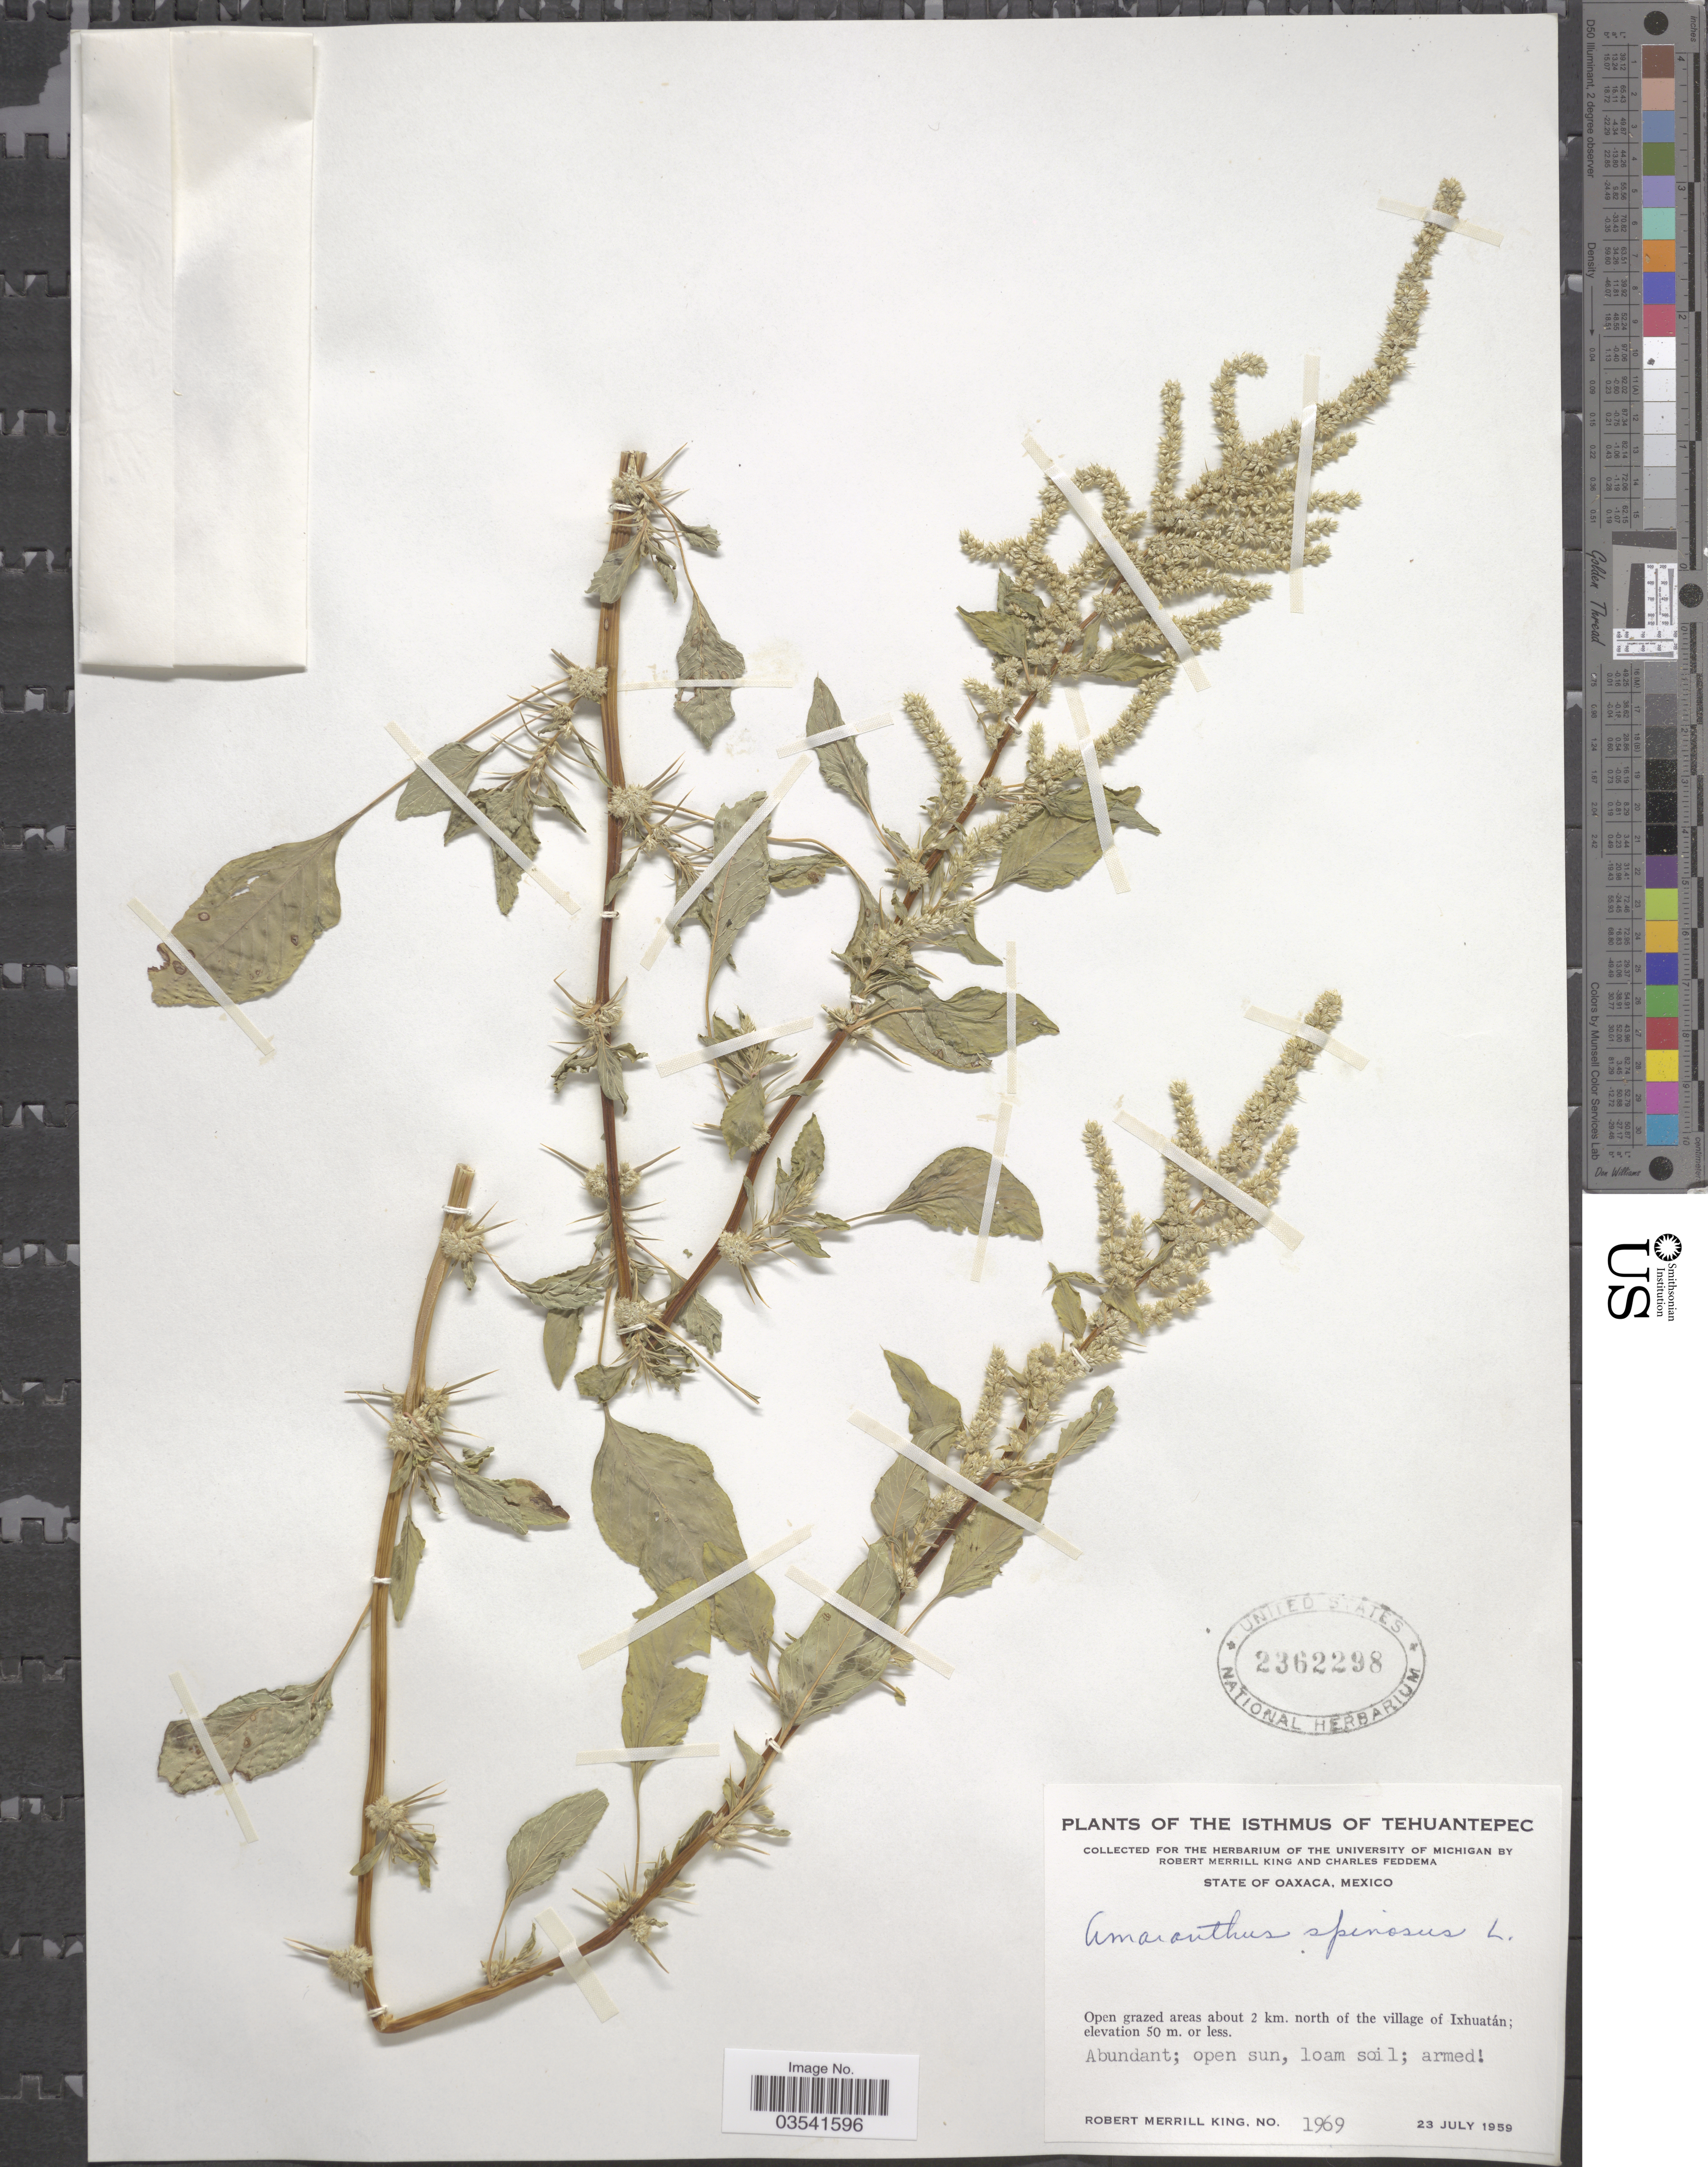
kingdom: Plantae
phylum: Tracheophyta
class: Magnoliopsida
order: Caryophyllales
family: Amaranthaceae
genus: Amaranthus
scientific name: Amaranthus spinosus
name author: L.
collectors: R. M. King & C. Feddema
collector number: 1969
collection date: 1959-07-23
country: Mexico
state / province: Oaxaca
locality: The Isthmus of Tehuantepec. Open grazed areas about 2 km. north of the village of Ixhuatán.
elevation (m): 50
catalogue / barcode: US 2362298